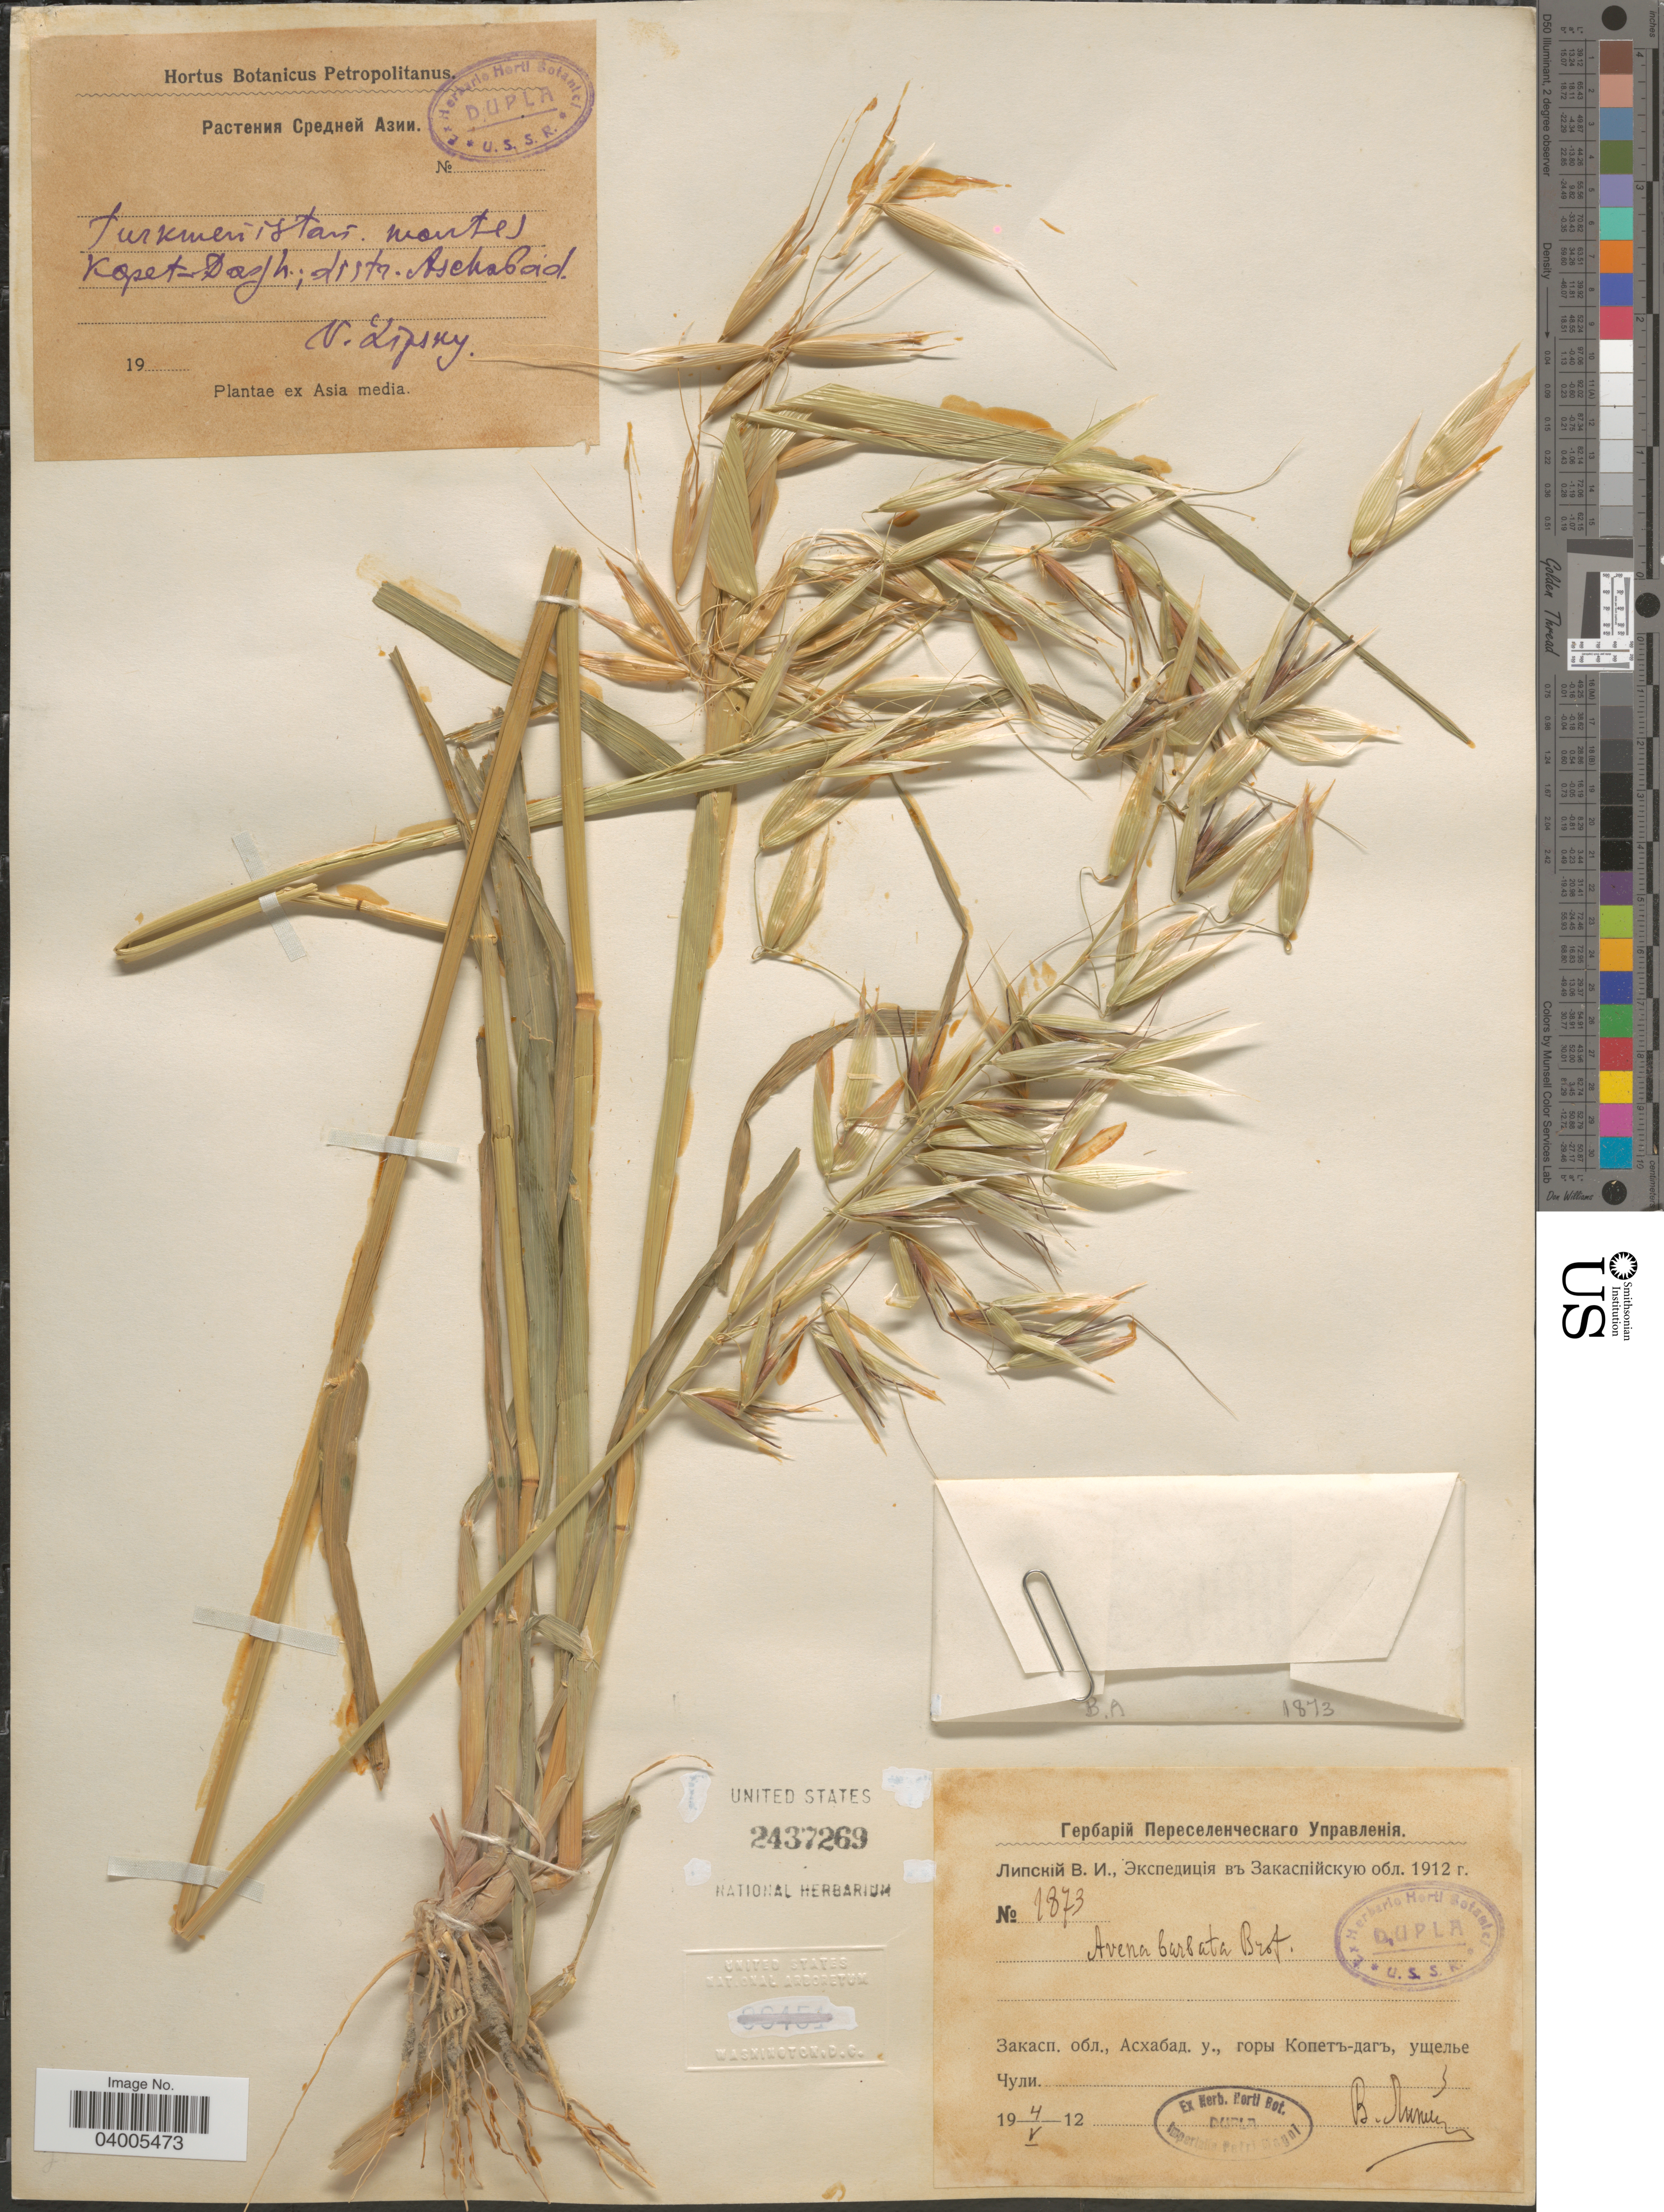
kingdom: Plantae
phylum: Tracheophyta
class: Liliopsida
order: Poales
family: Poaceae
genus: Avena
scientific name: Avena barbata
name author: Pott ex Link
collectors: V. Lipskiy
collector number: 1873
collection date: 1912-05-04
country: Turkmenistan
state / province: Ahal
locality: Kopetdag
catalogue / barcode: US 2437269